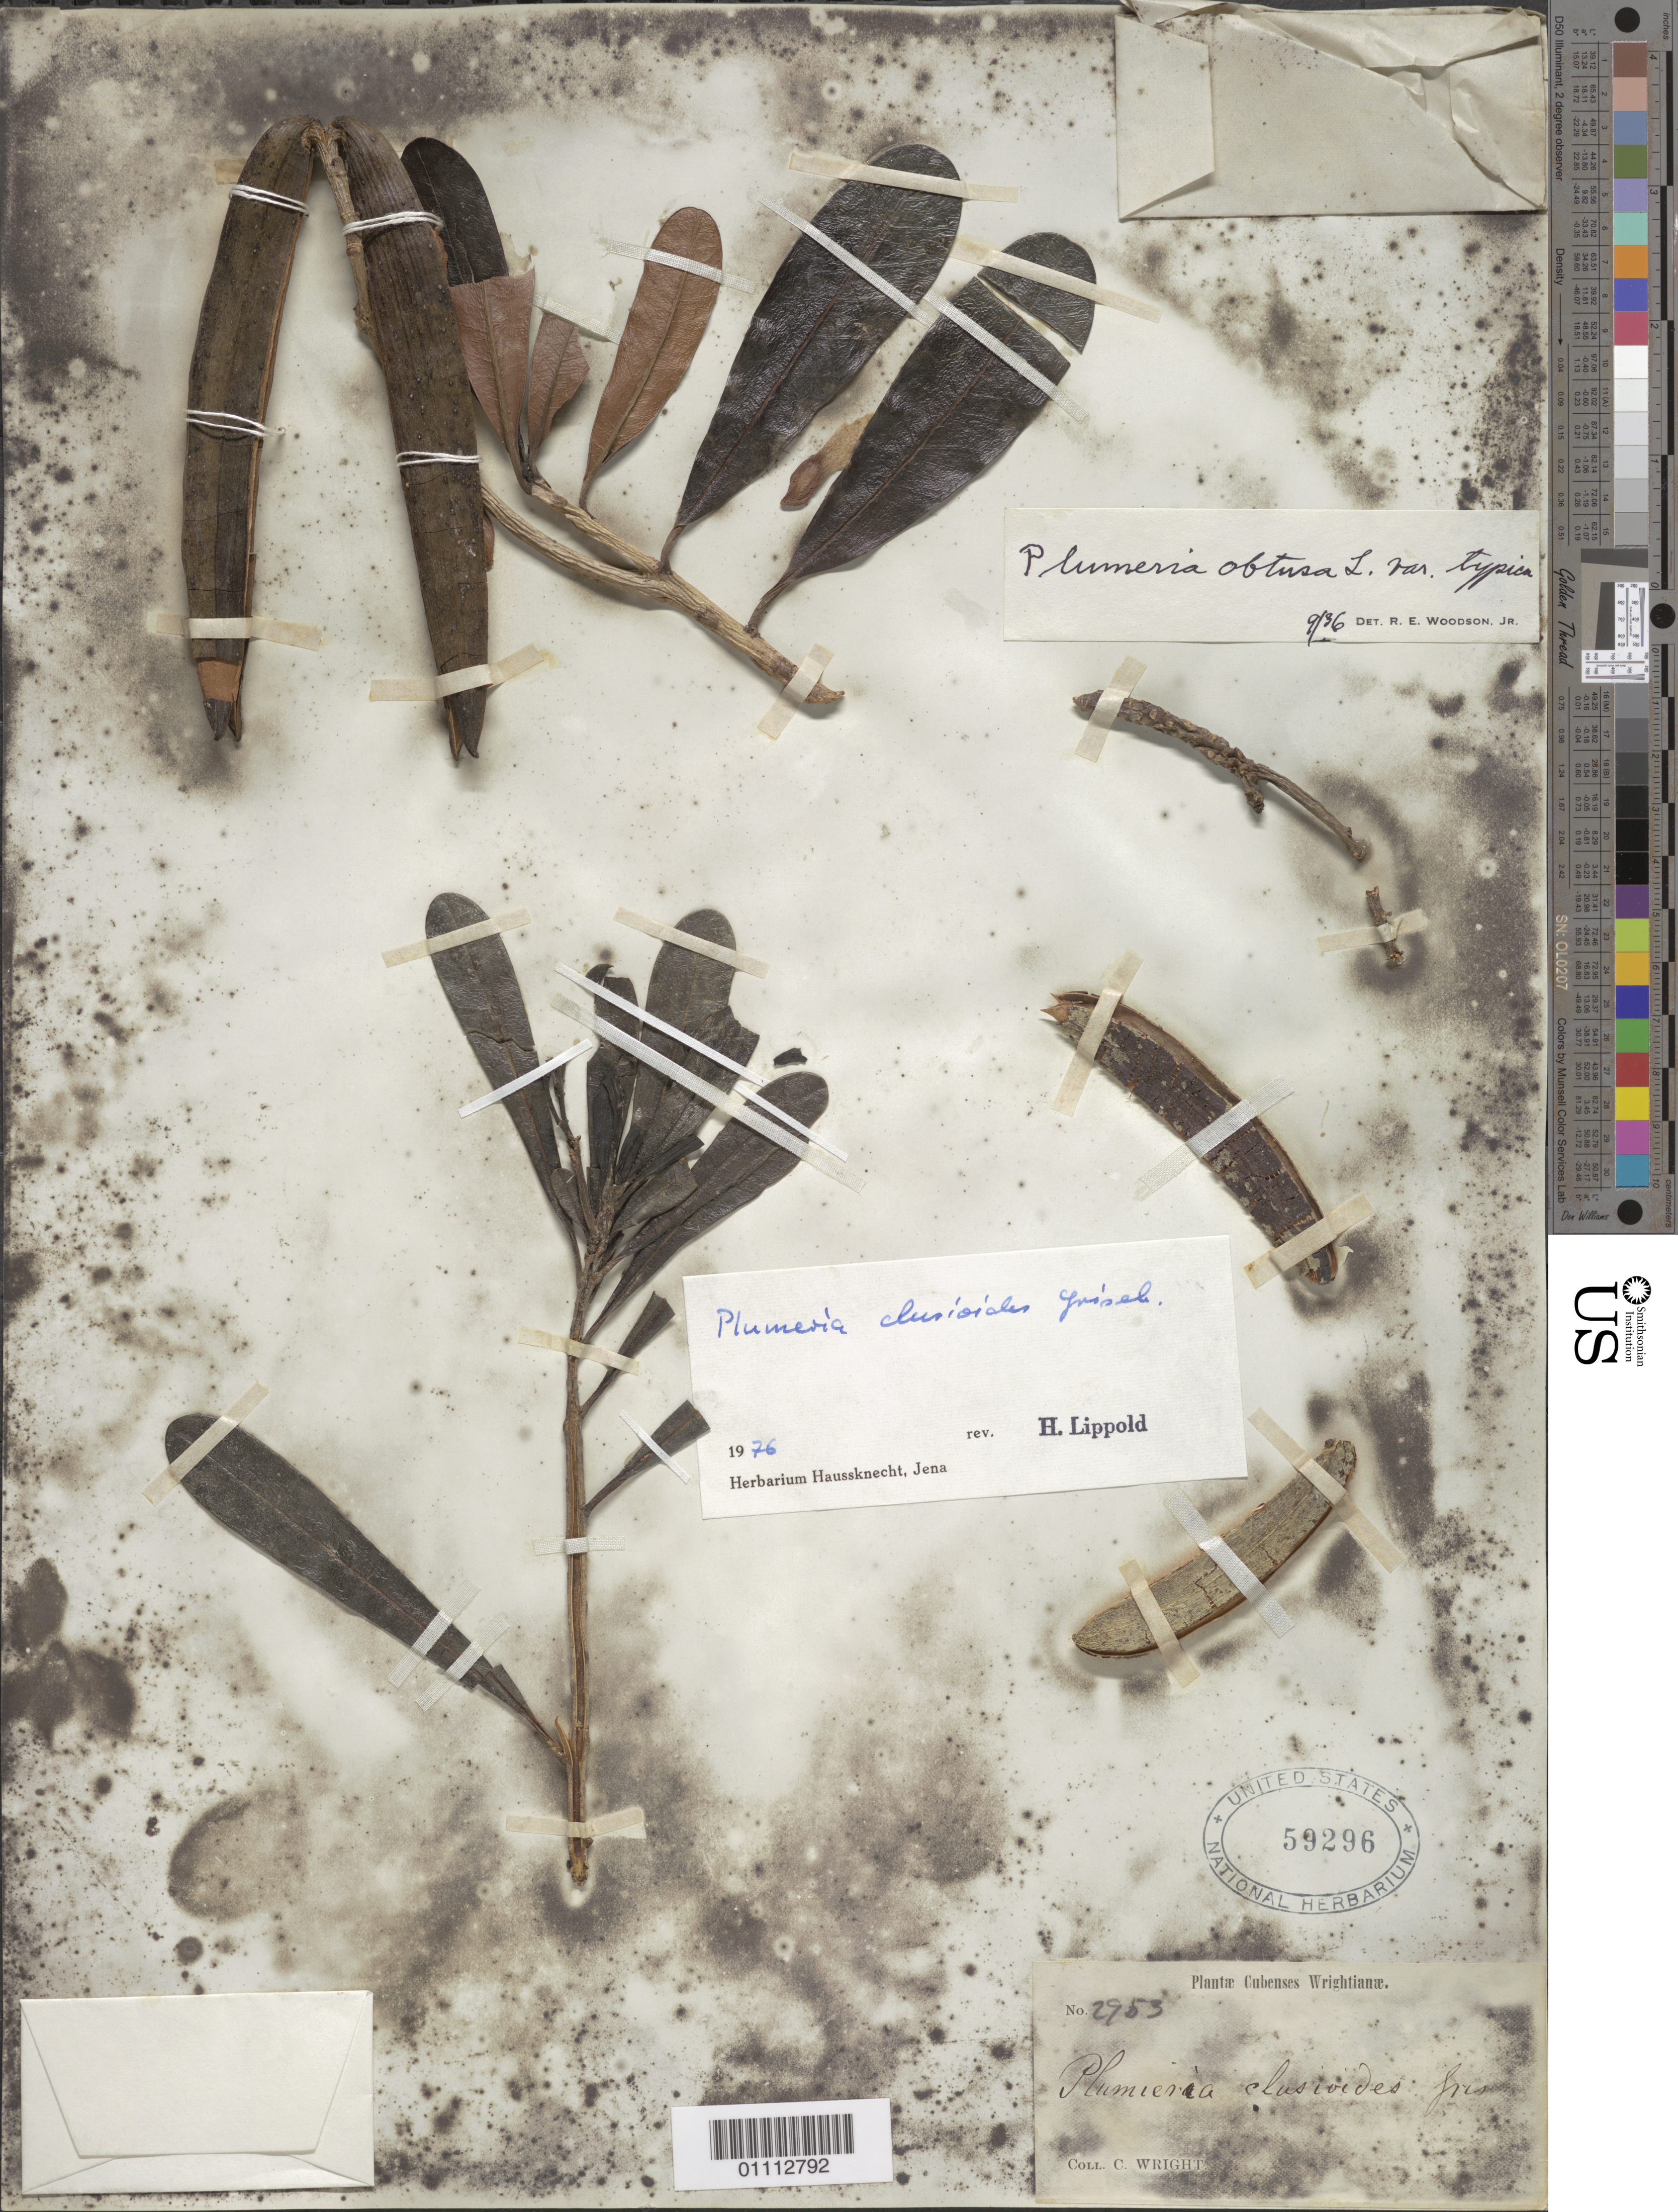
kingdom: Plantae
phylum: Tracheophyta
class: Magnoliopsida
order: Gentianales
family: Apocynaceae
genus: Plumeria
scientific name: Plumeria clusioides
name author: Griseb.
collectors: C. Wright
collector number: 2953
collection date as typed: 1865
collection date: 1865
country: Cuba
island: Cuba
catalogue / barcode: US 59296